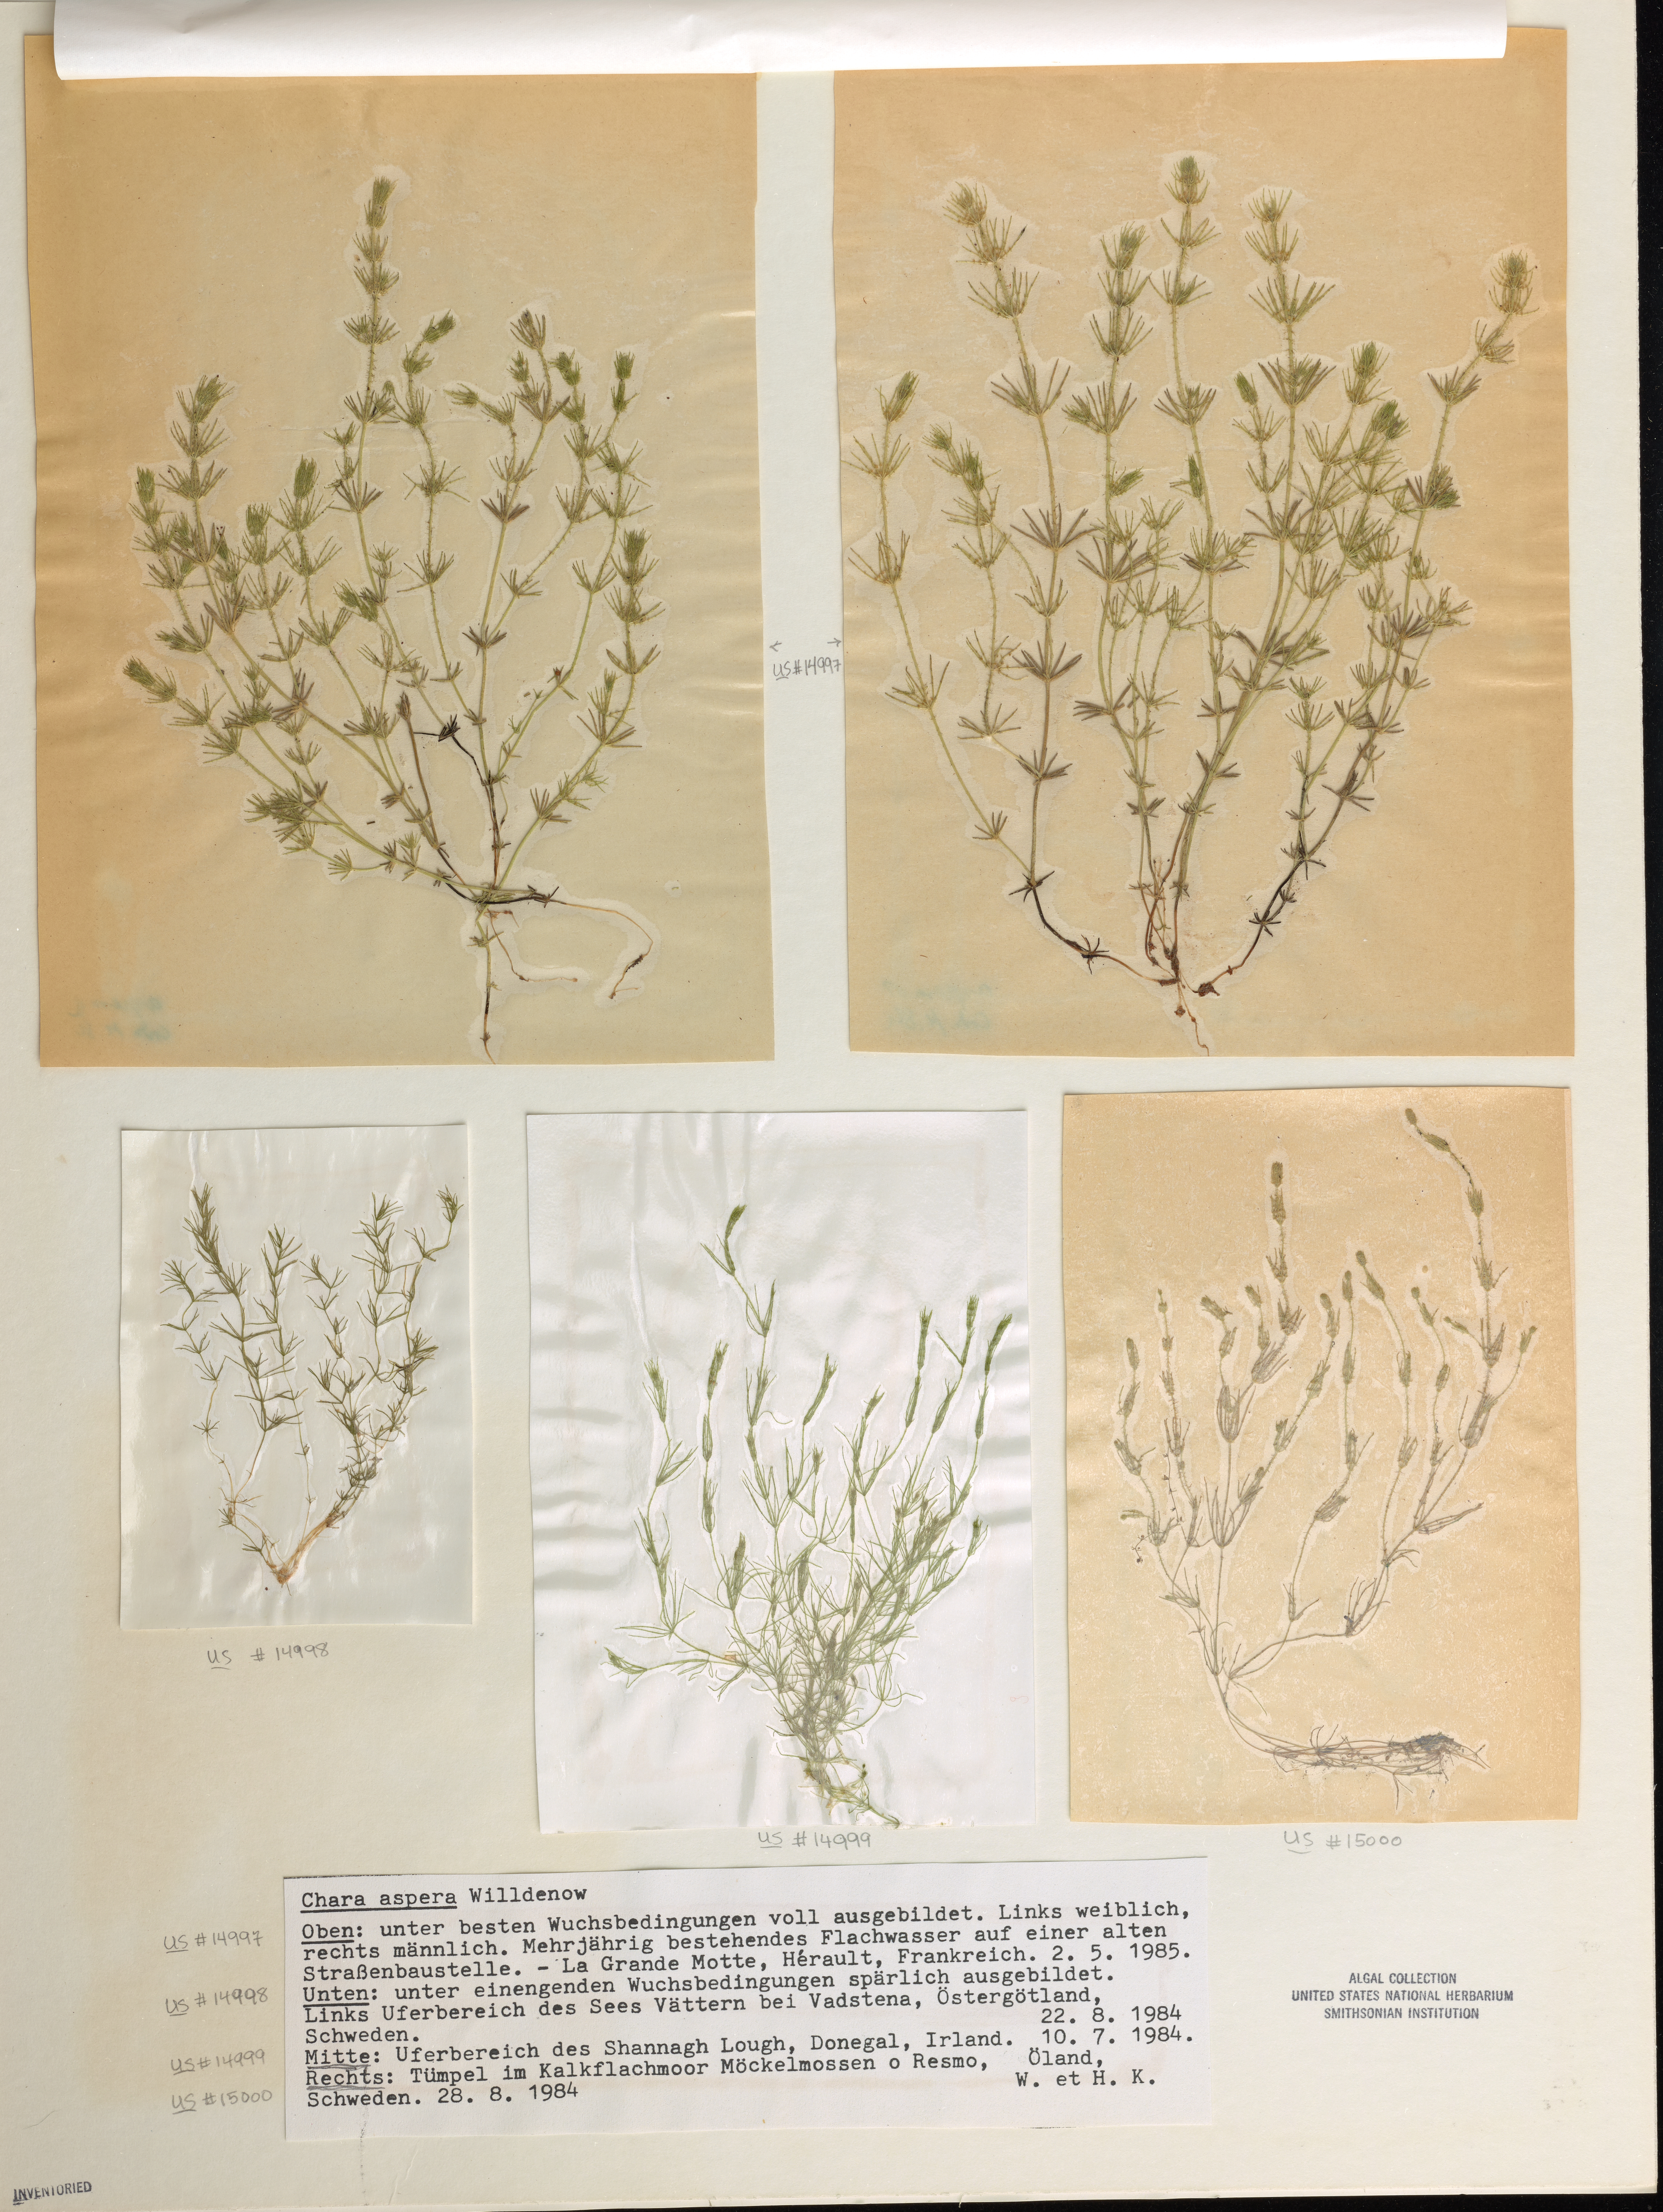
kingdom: Plantae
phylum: Charophyta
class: Charophyceae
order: Charales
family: Characeae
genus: Chara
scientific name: Chara aspera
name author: Willd.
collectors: W. Krause & H. Krause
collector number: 44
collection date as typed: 22 Aug 1984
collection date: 1984-08-22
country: Sweden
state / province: Ostergotland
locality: Lake vattern, vadstena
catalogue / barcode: US 14998